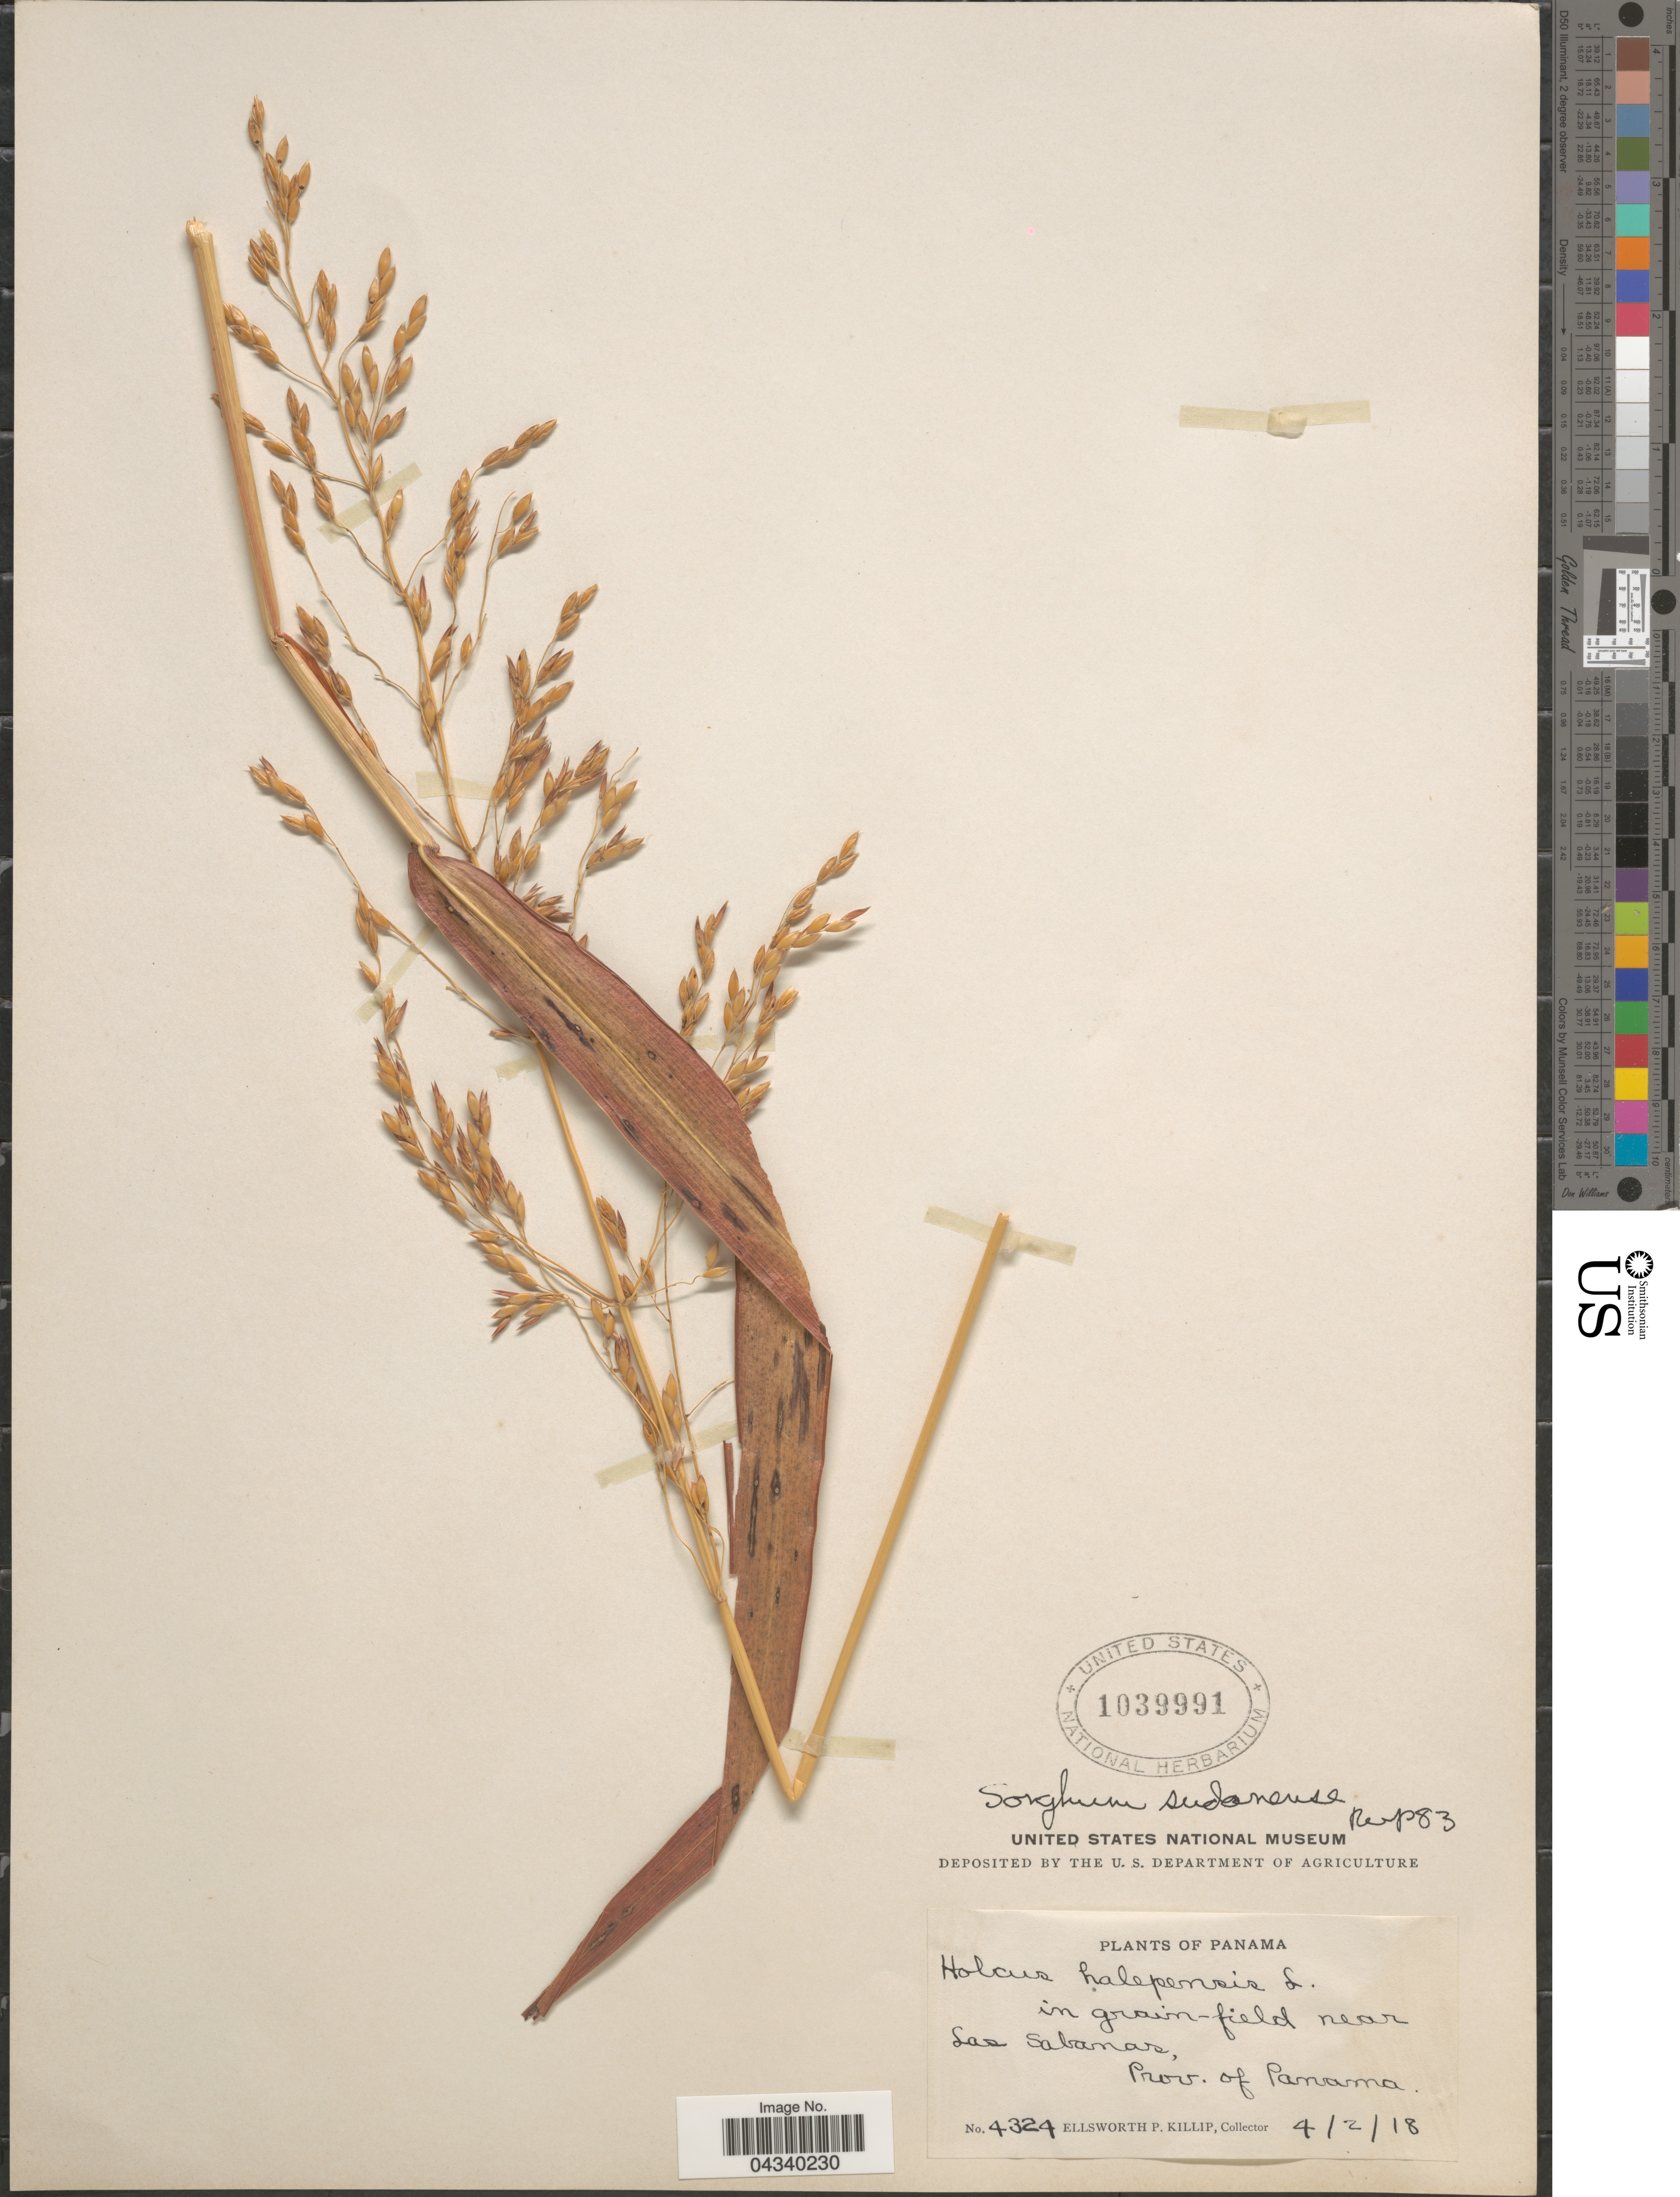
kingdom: Plantae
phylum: Tracheophyta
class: Liliopsida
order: Poales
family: Poaceae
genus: Sorghum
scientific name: Sorghum drummondii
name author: (Steud.) Nees ex Millsp. & Chase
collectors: E. P. Killip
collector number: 4324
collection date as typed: Transcribed d/m/y: 4/2/18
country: Panama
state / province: Panamá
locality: In grain-field near Las Sabanas, Prov. of Panama.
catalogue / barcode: US 1039991